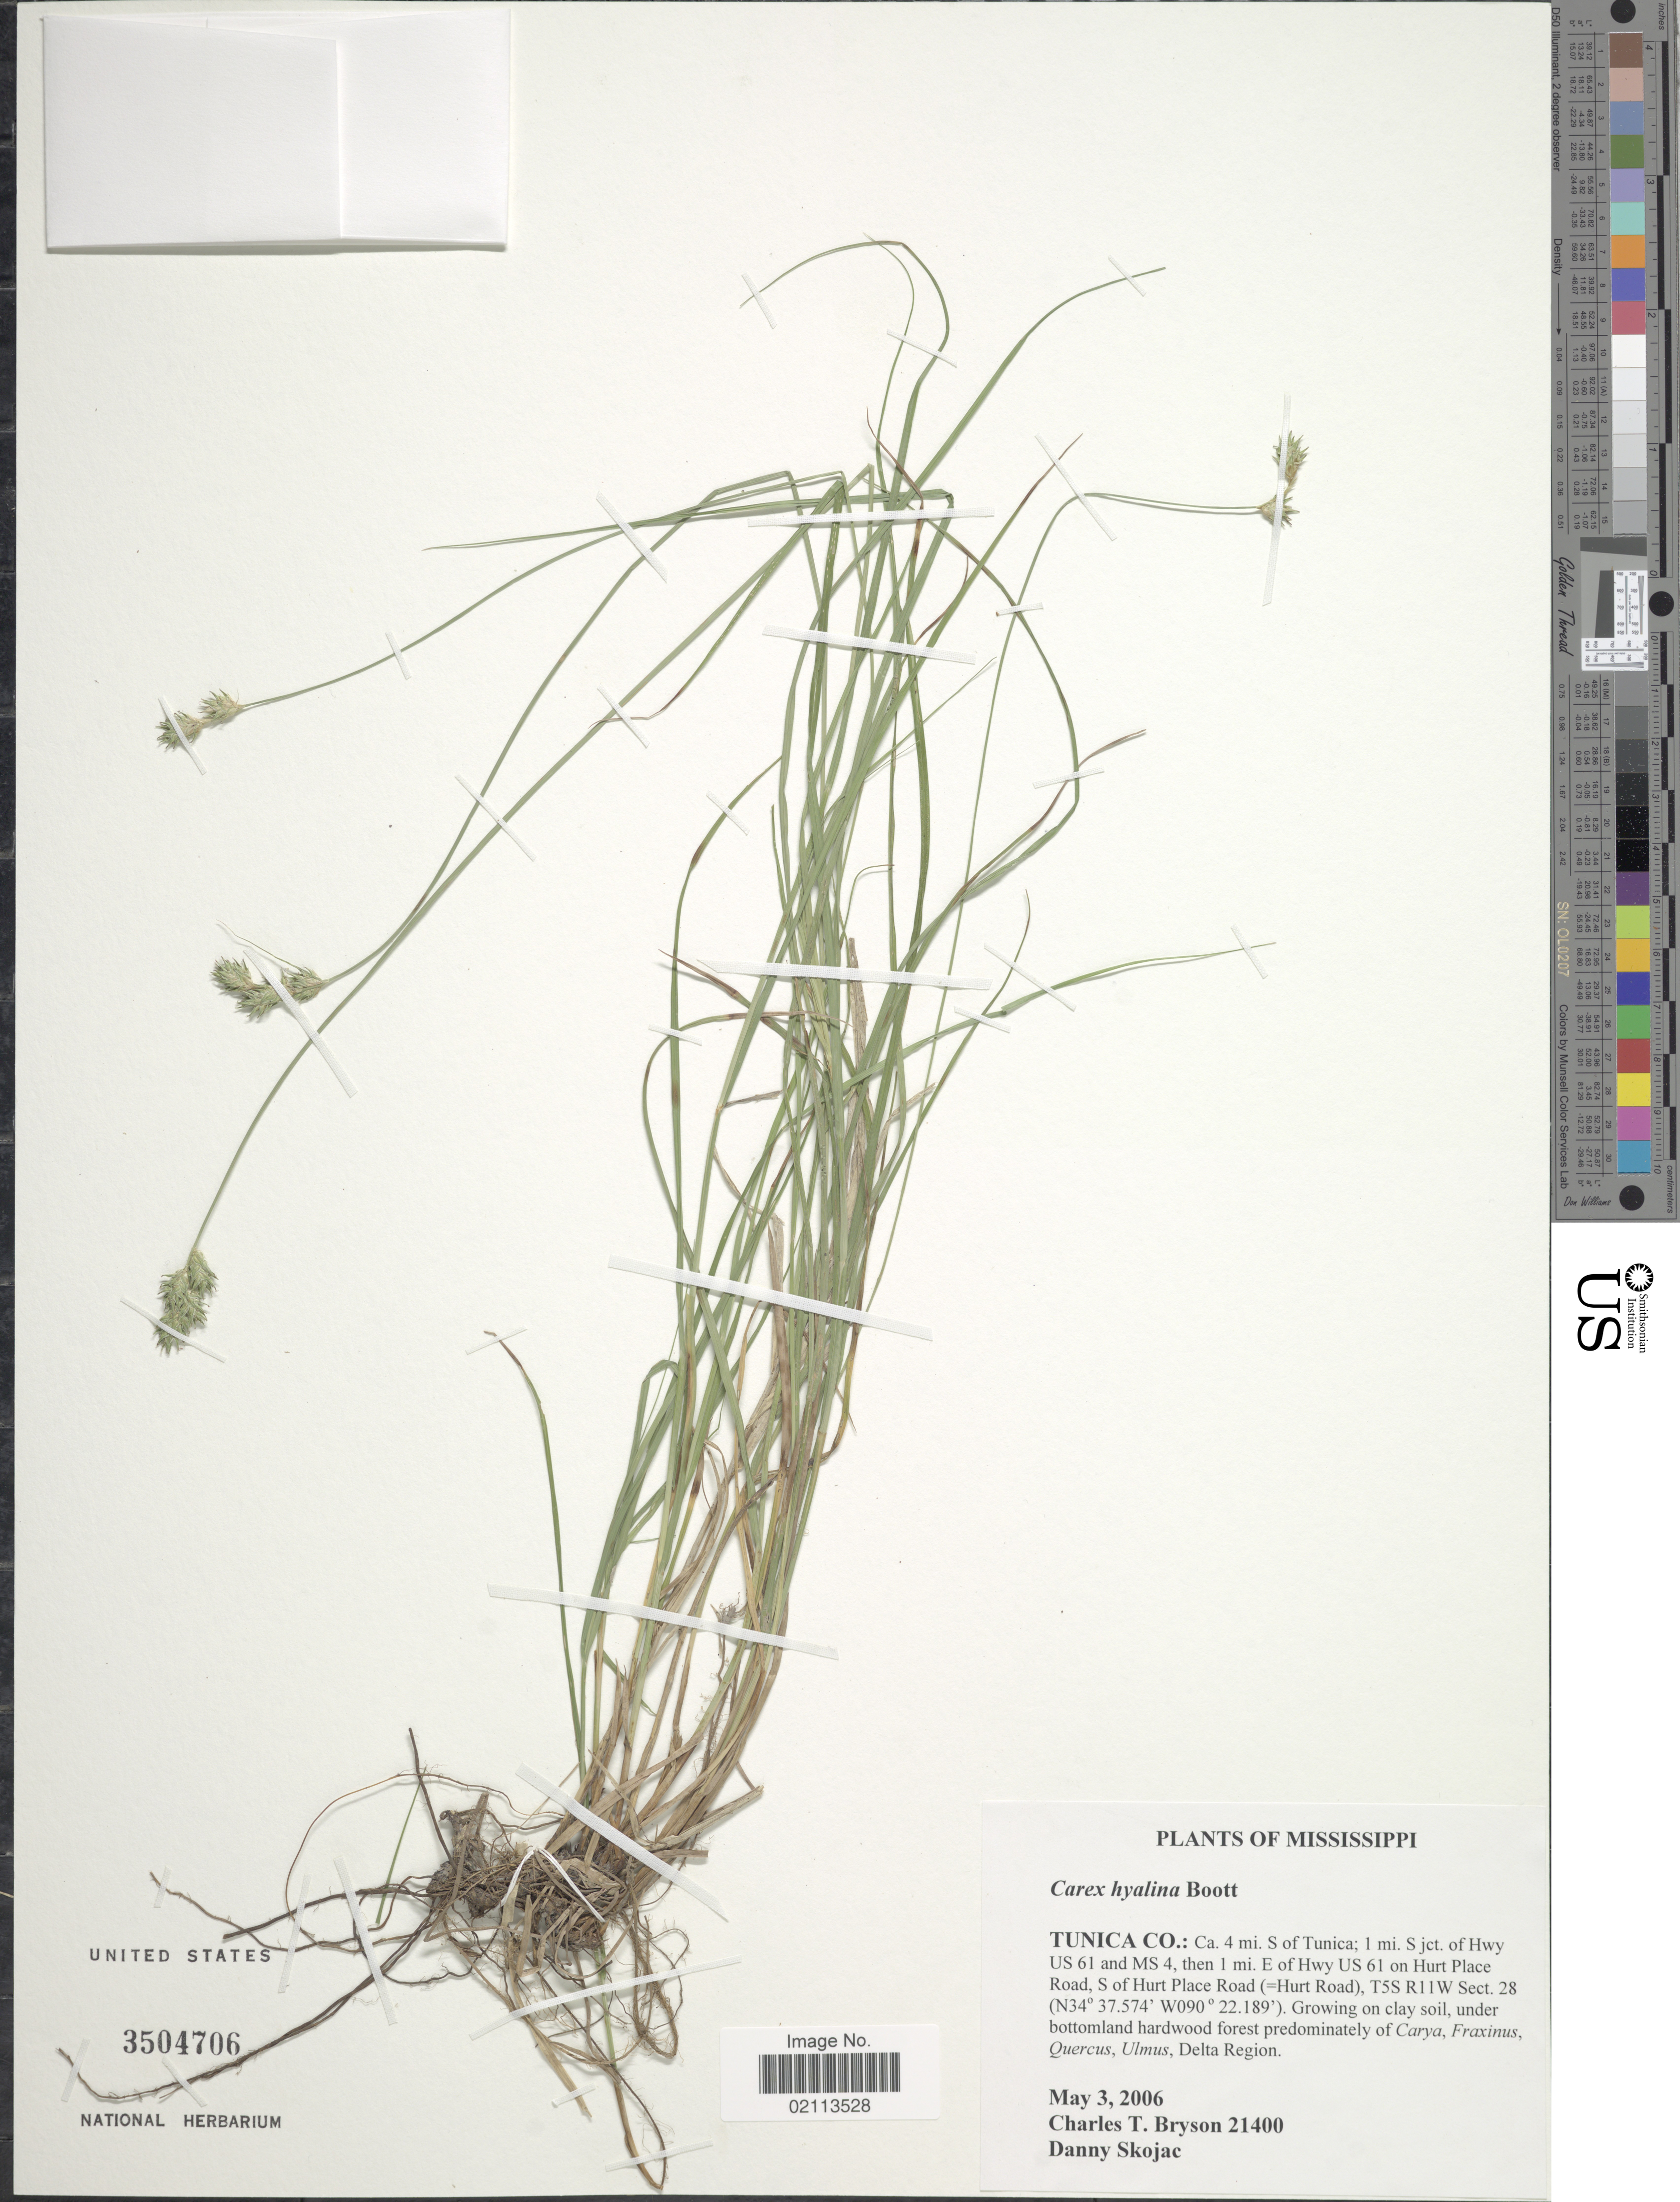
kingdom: Plantae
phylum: Tracheophyta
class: Liliopsida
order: Poales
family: Cyperaceae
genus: Carex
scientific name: Carex hyalina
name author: Boott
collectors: C. Bryson & D. Skojac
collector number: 21400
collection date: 2006-05-03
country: United States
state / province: Mississippi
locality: Tunica Co: Ca. 4 mi S of Tunica; 1 mi S jct of Hwy US 61 and MS 4, then 1 mi E of Hwy US 61 on Hurt Place Road, S of Hurt Place Road (=Hurt Road), T5S, R11W Sect 28, Delta Region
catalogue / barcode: US 3504706